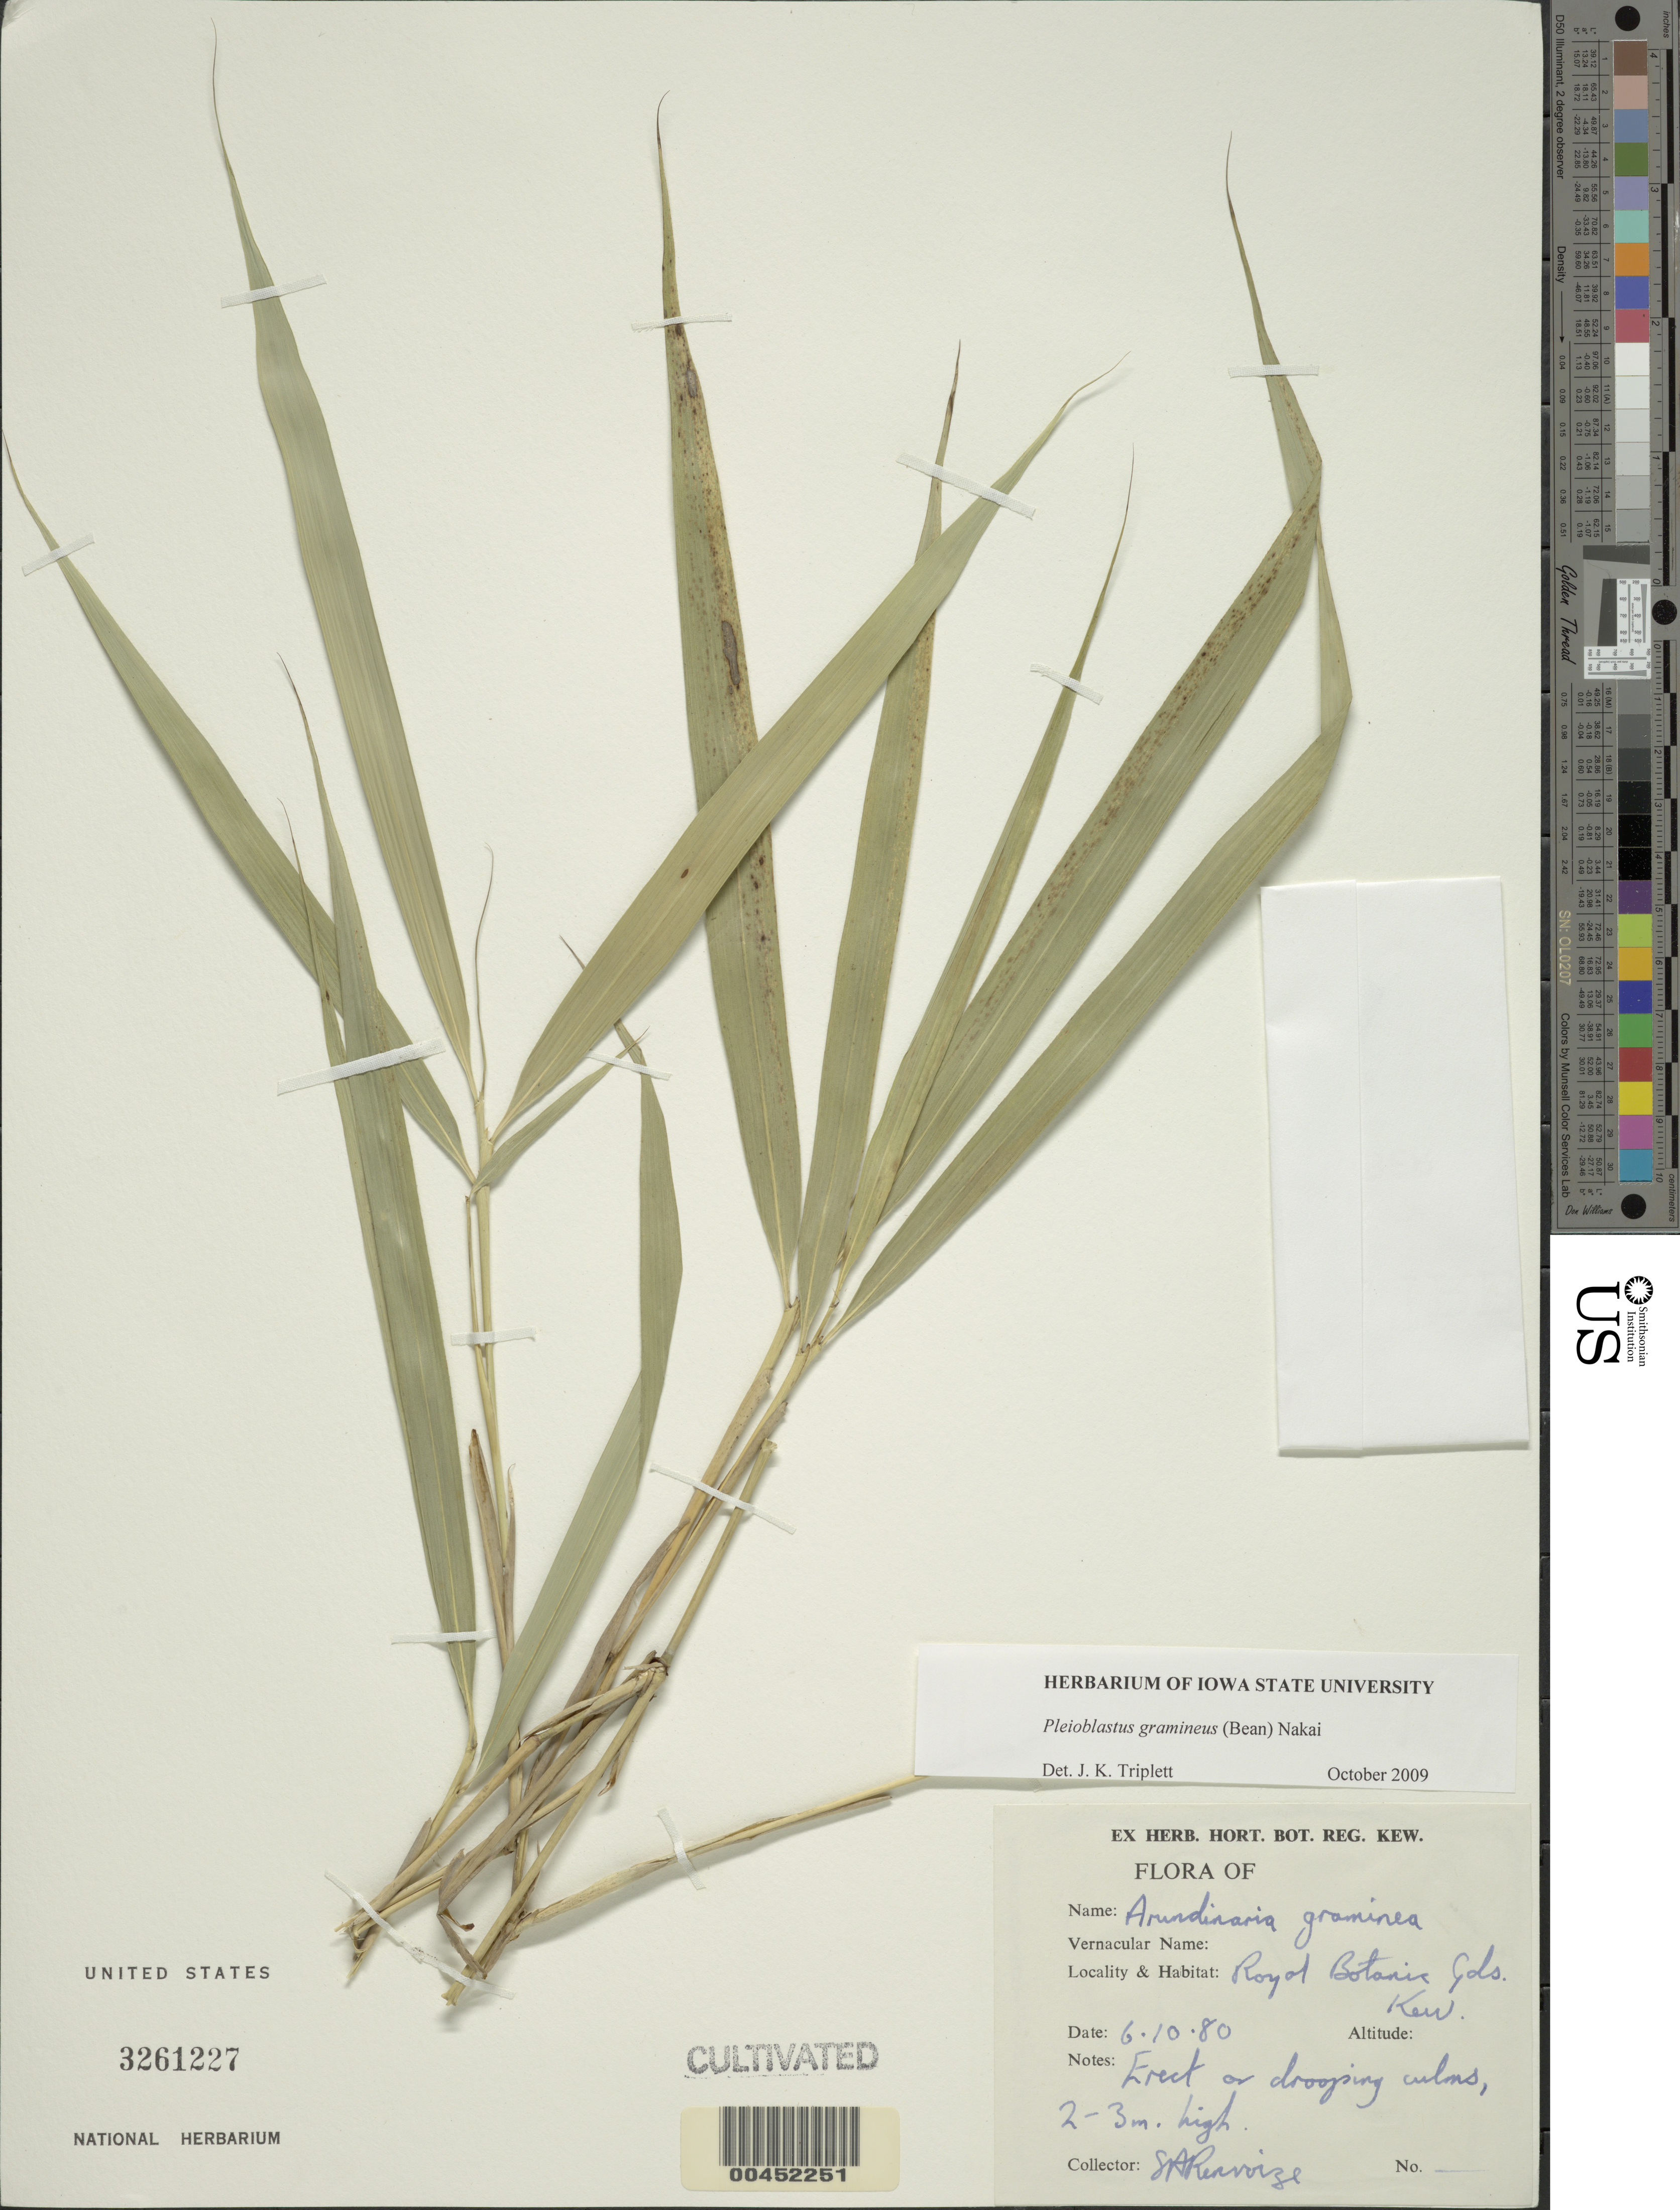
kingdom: Plantae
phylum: Tracheophyta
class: Liliopsida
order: Poales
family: Poaceae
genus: Pleioblastus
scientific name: Pleioblastus gramineus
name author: (Bean) Nakai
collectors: S. A. Renvoize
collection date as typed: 06 Oct 1980 or 10 Jun 1980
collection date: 1980-06-10 or 1980-10-06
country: United Kingdom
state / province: England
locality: Royal Botanic Gardens, Kew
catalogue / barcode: US 3261227